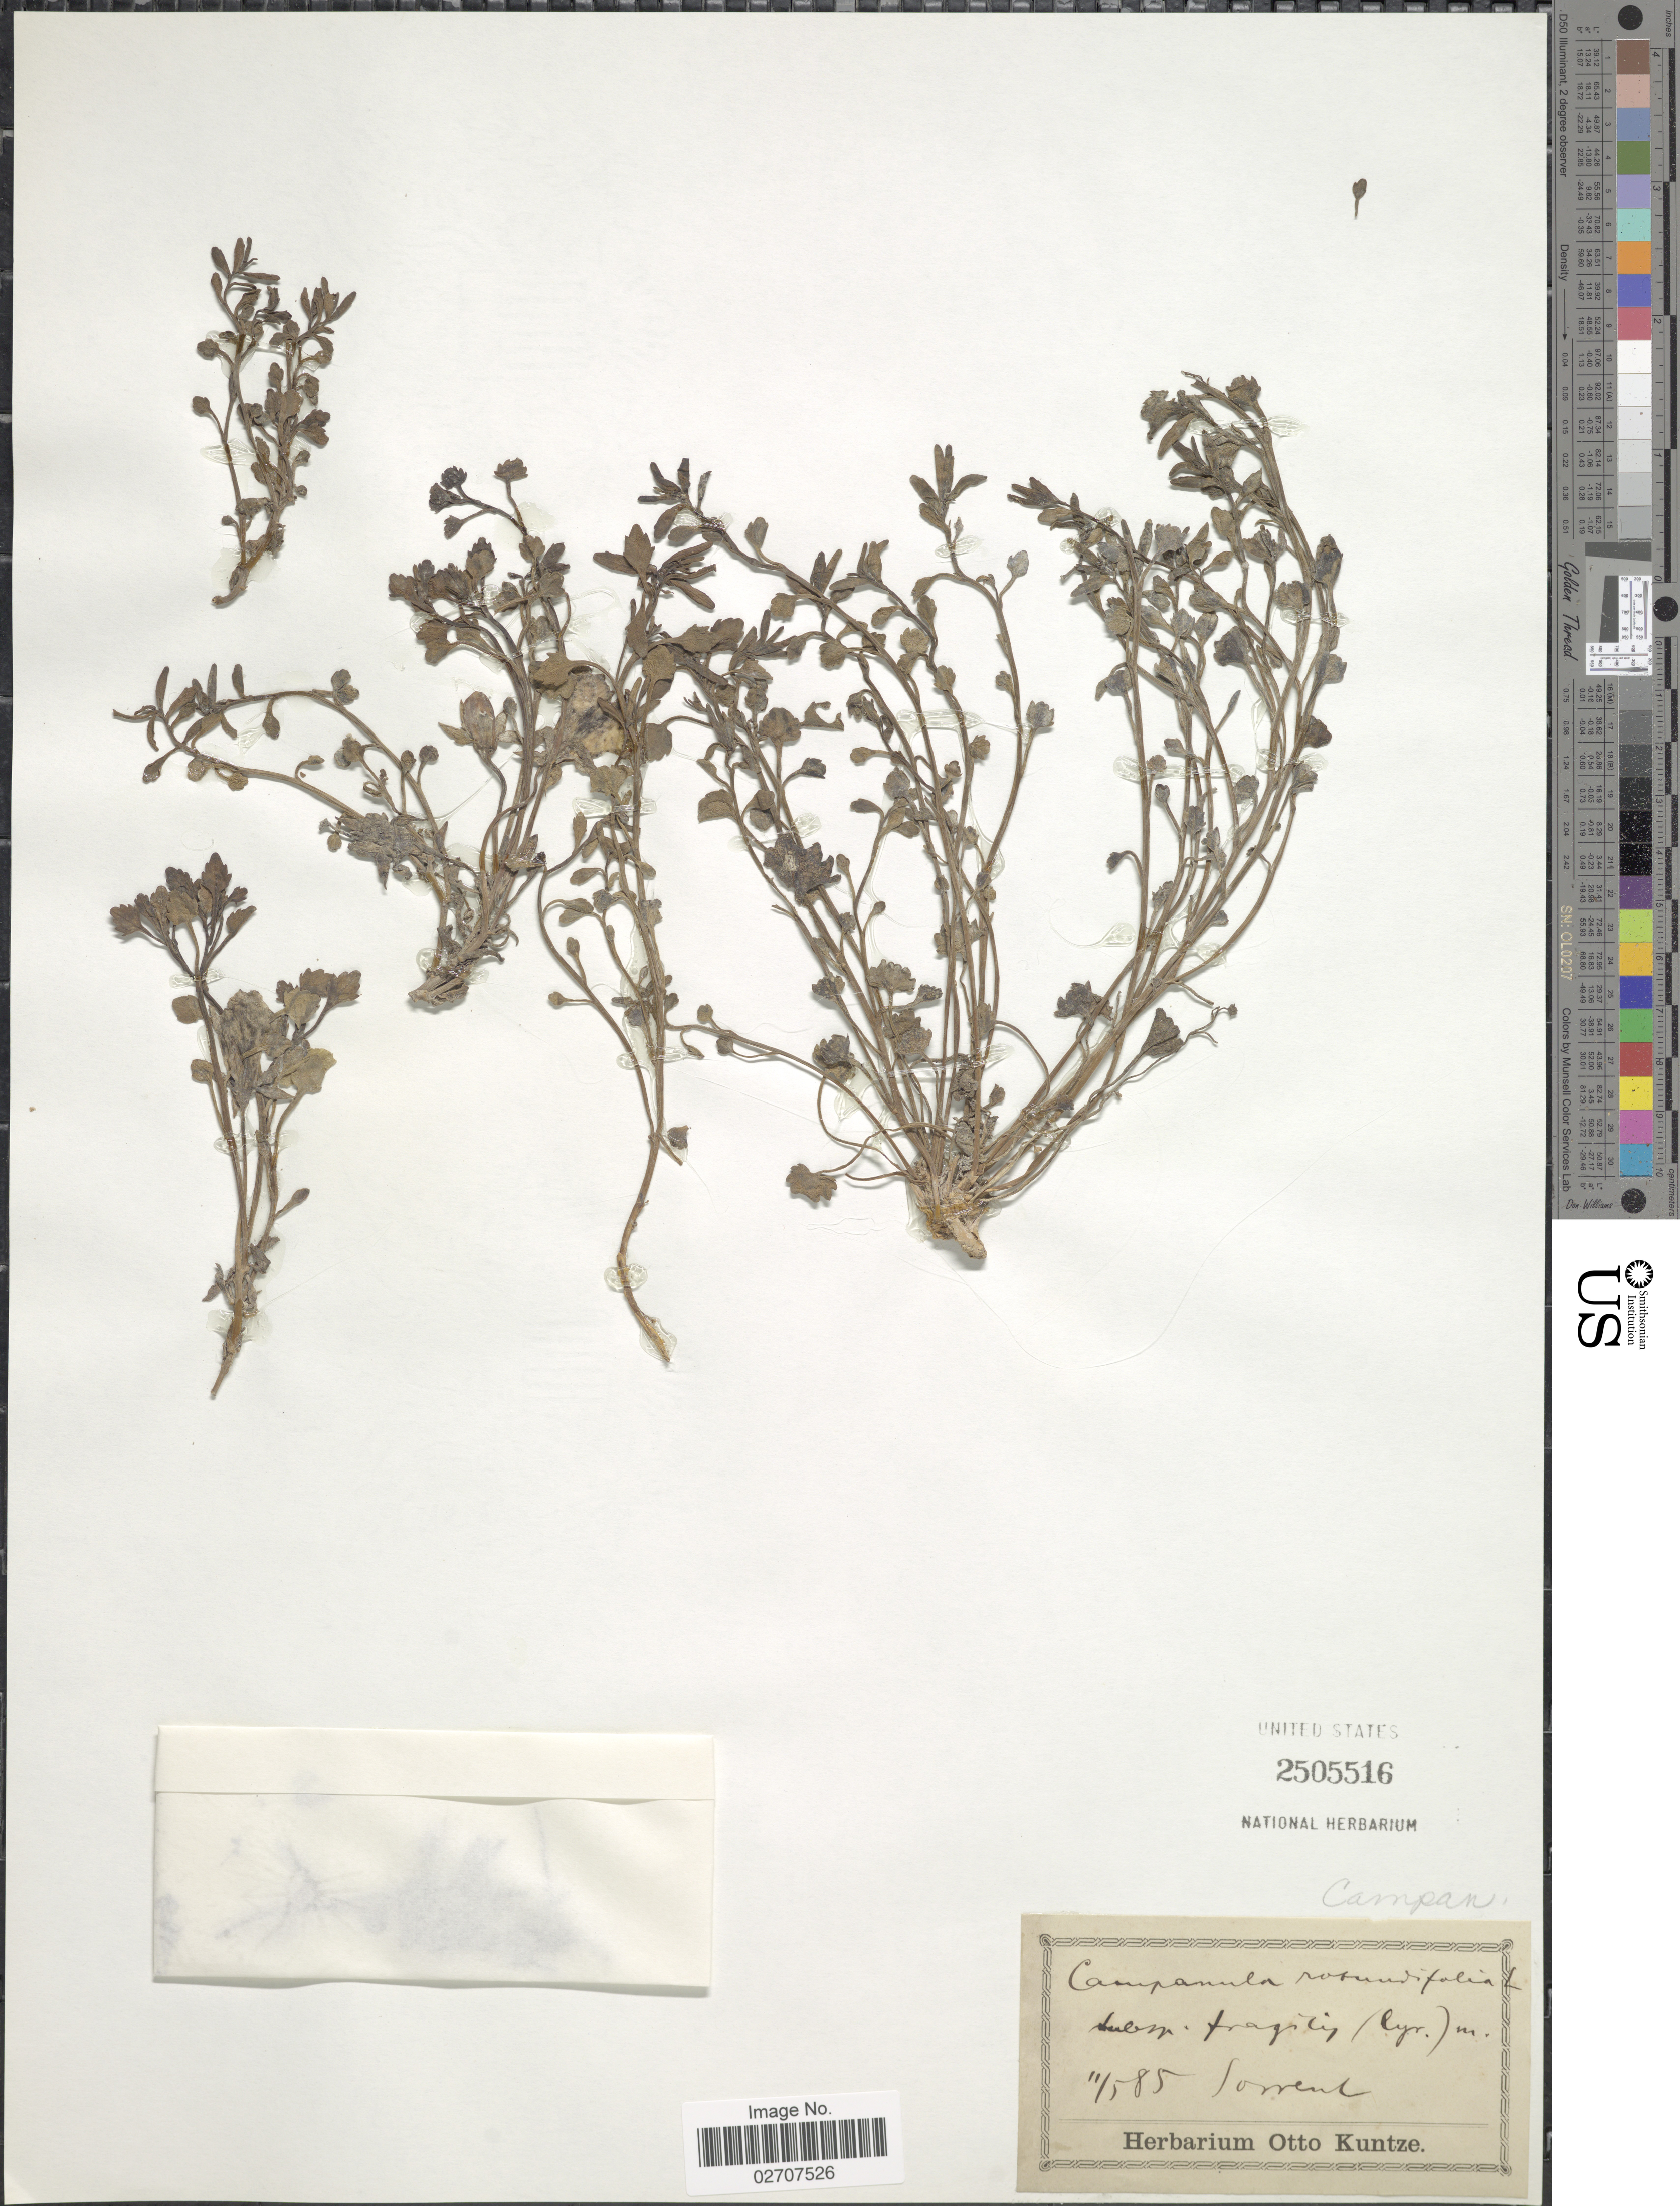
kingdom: Plantae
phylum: Tracheophyta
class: Magnoliopsida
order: Asterales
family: Campanulaceae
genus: Campanula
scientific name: Campanula fragilis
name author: Cirillo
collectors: ex herb. Otto Kuntze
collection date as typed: Transcribed d/m/y: 11/5/85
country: Italy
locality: Sorrent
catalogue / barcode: US 2505516